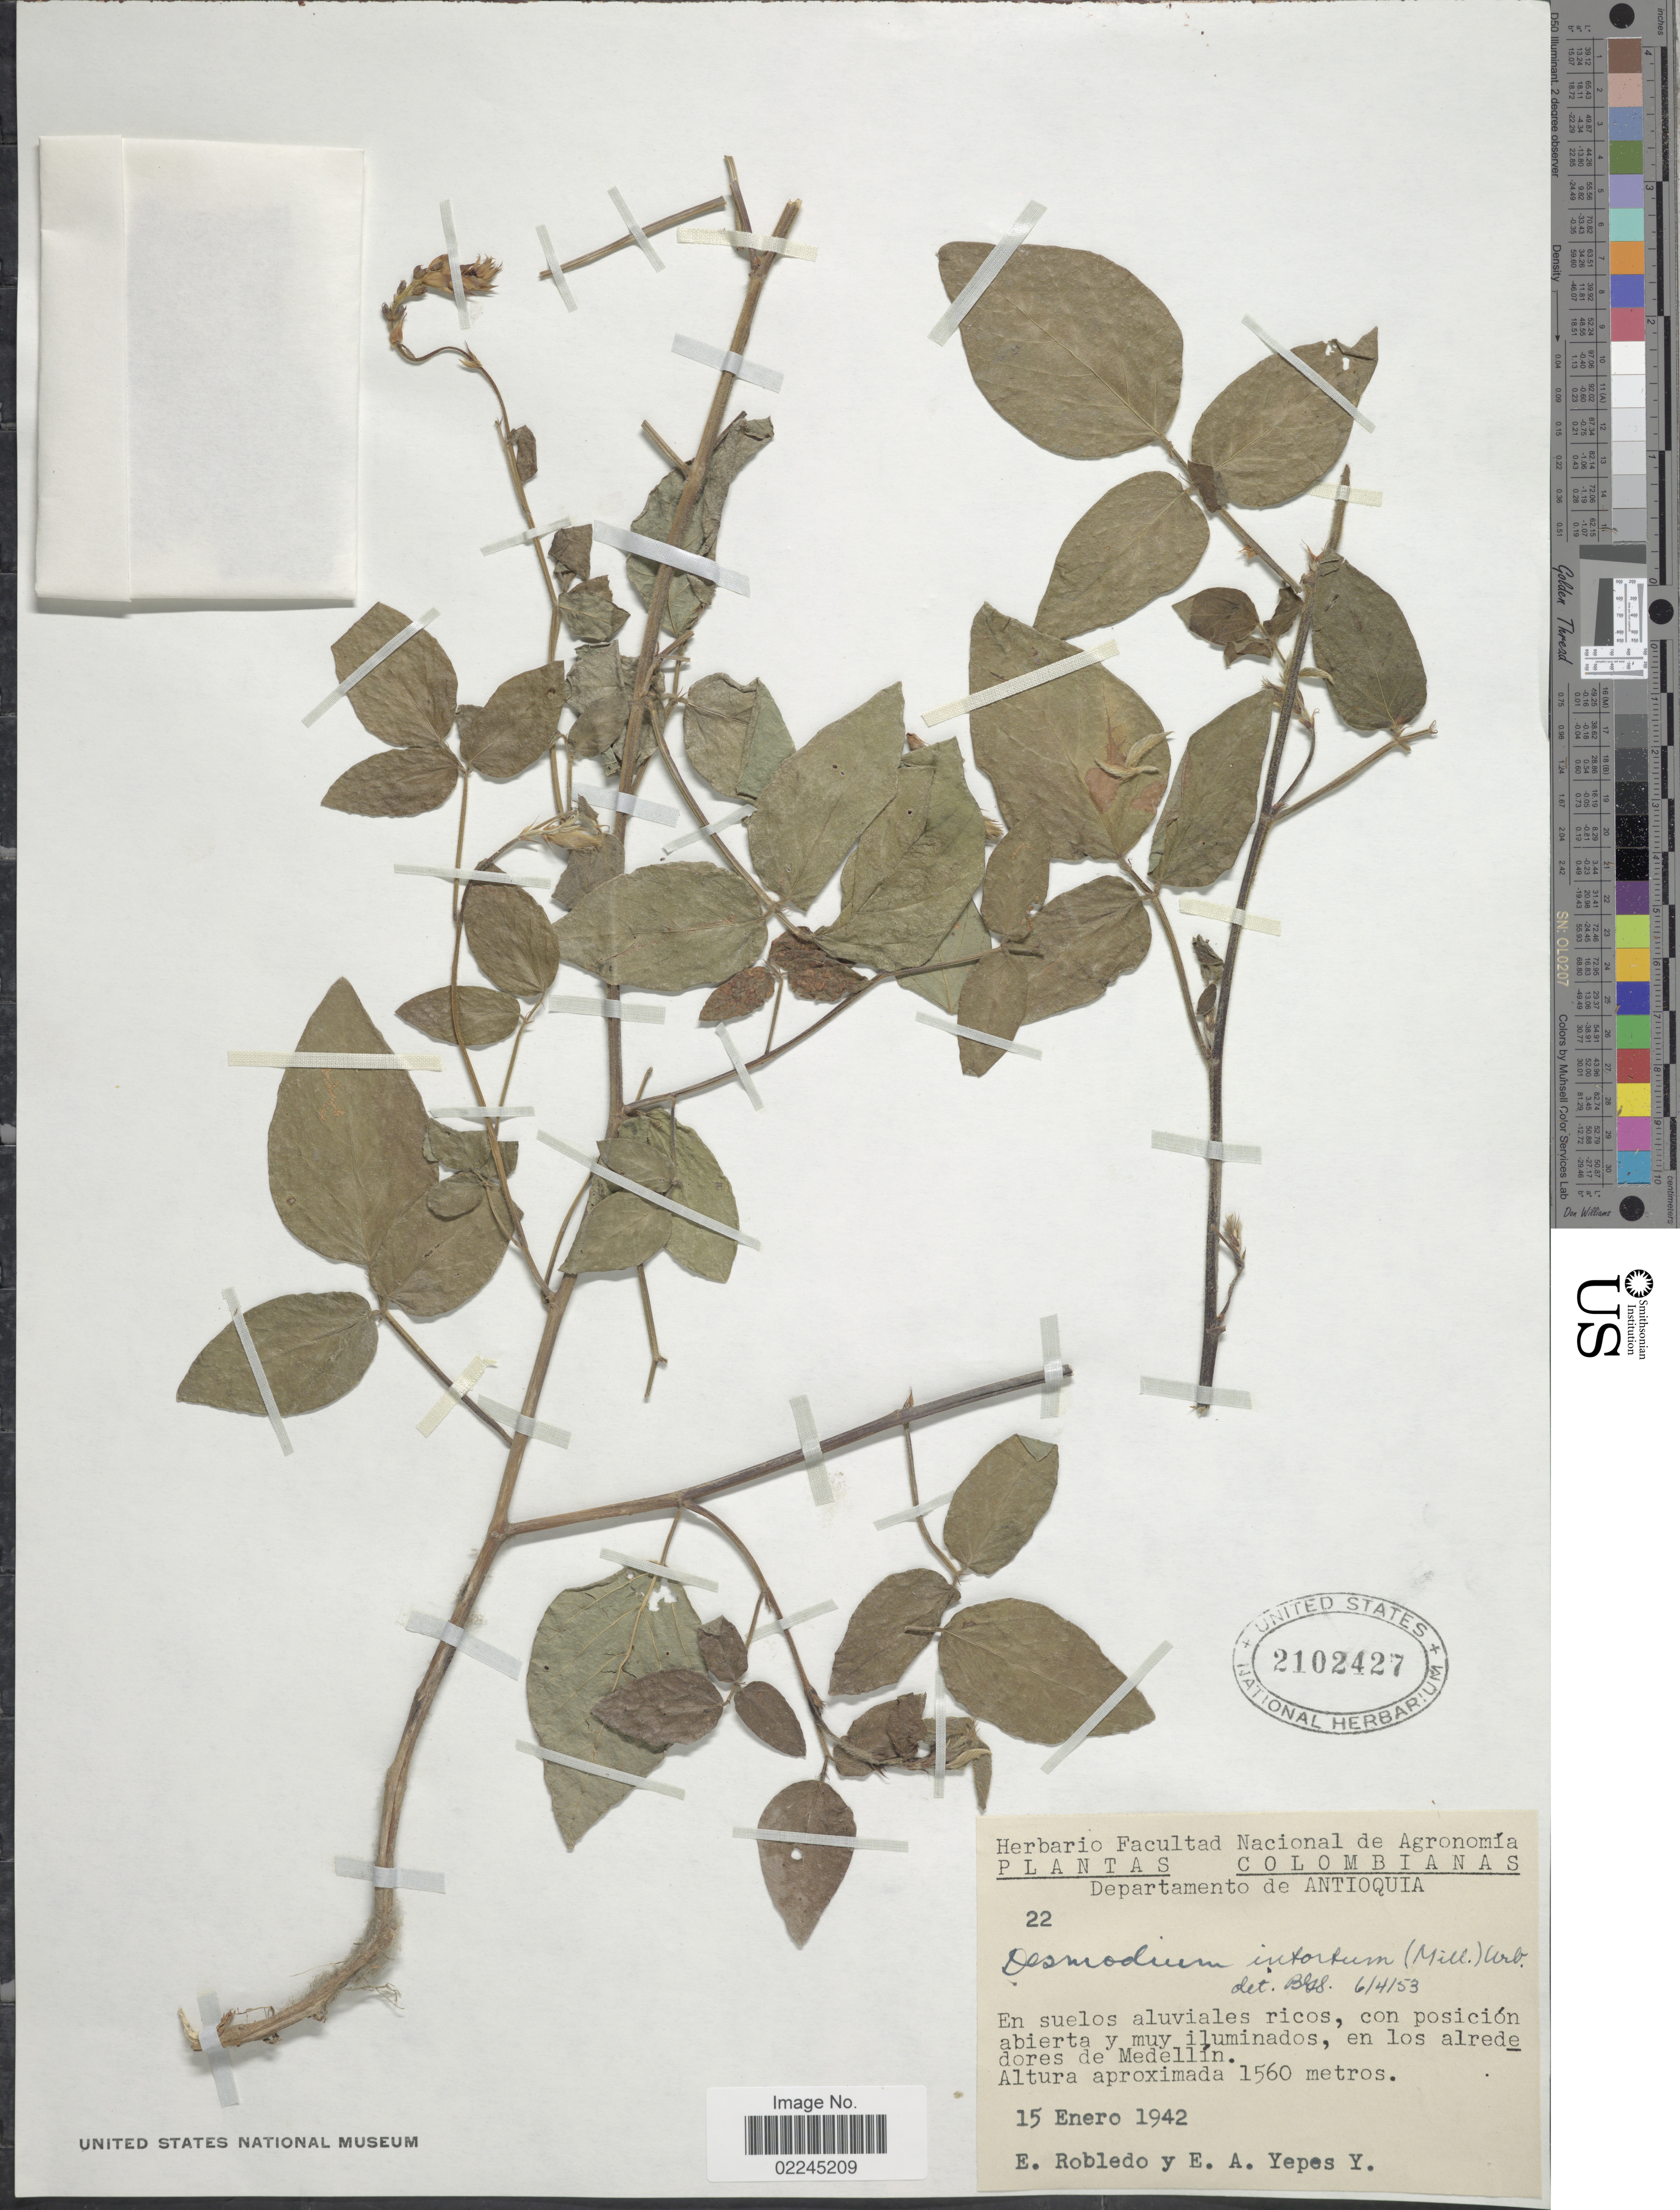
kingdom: Plantae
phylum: Tracheophyta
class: Magnoliopsida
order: Fabales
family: Fabaceae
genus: Desmodium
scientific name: Desmodium intortum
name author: (Mill.) Urb.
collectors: E. Robledo & E. Yepes Y.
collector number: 22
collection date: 1942-01-15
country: Colombia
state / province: Antioquia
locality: Departamento de Antioquia. En suelos aluviales ricos, con posicion abierta y muy iluminados, en los alrededores de Medellin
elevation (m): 1560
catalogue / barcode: US 2102427